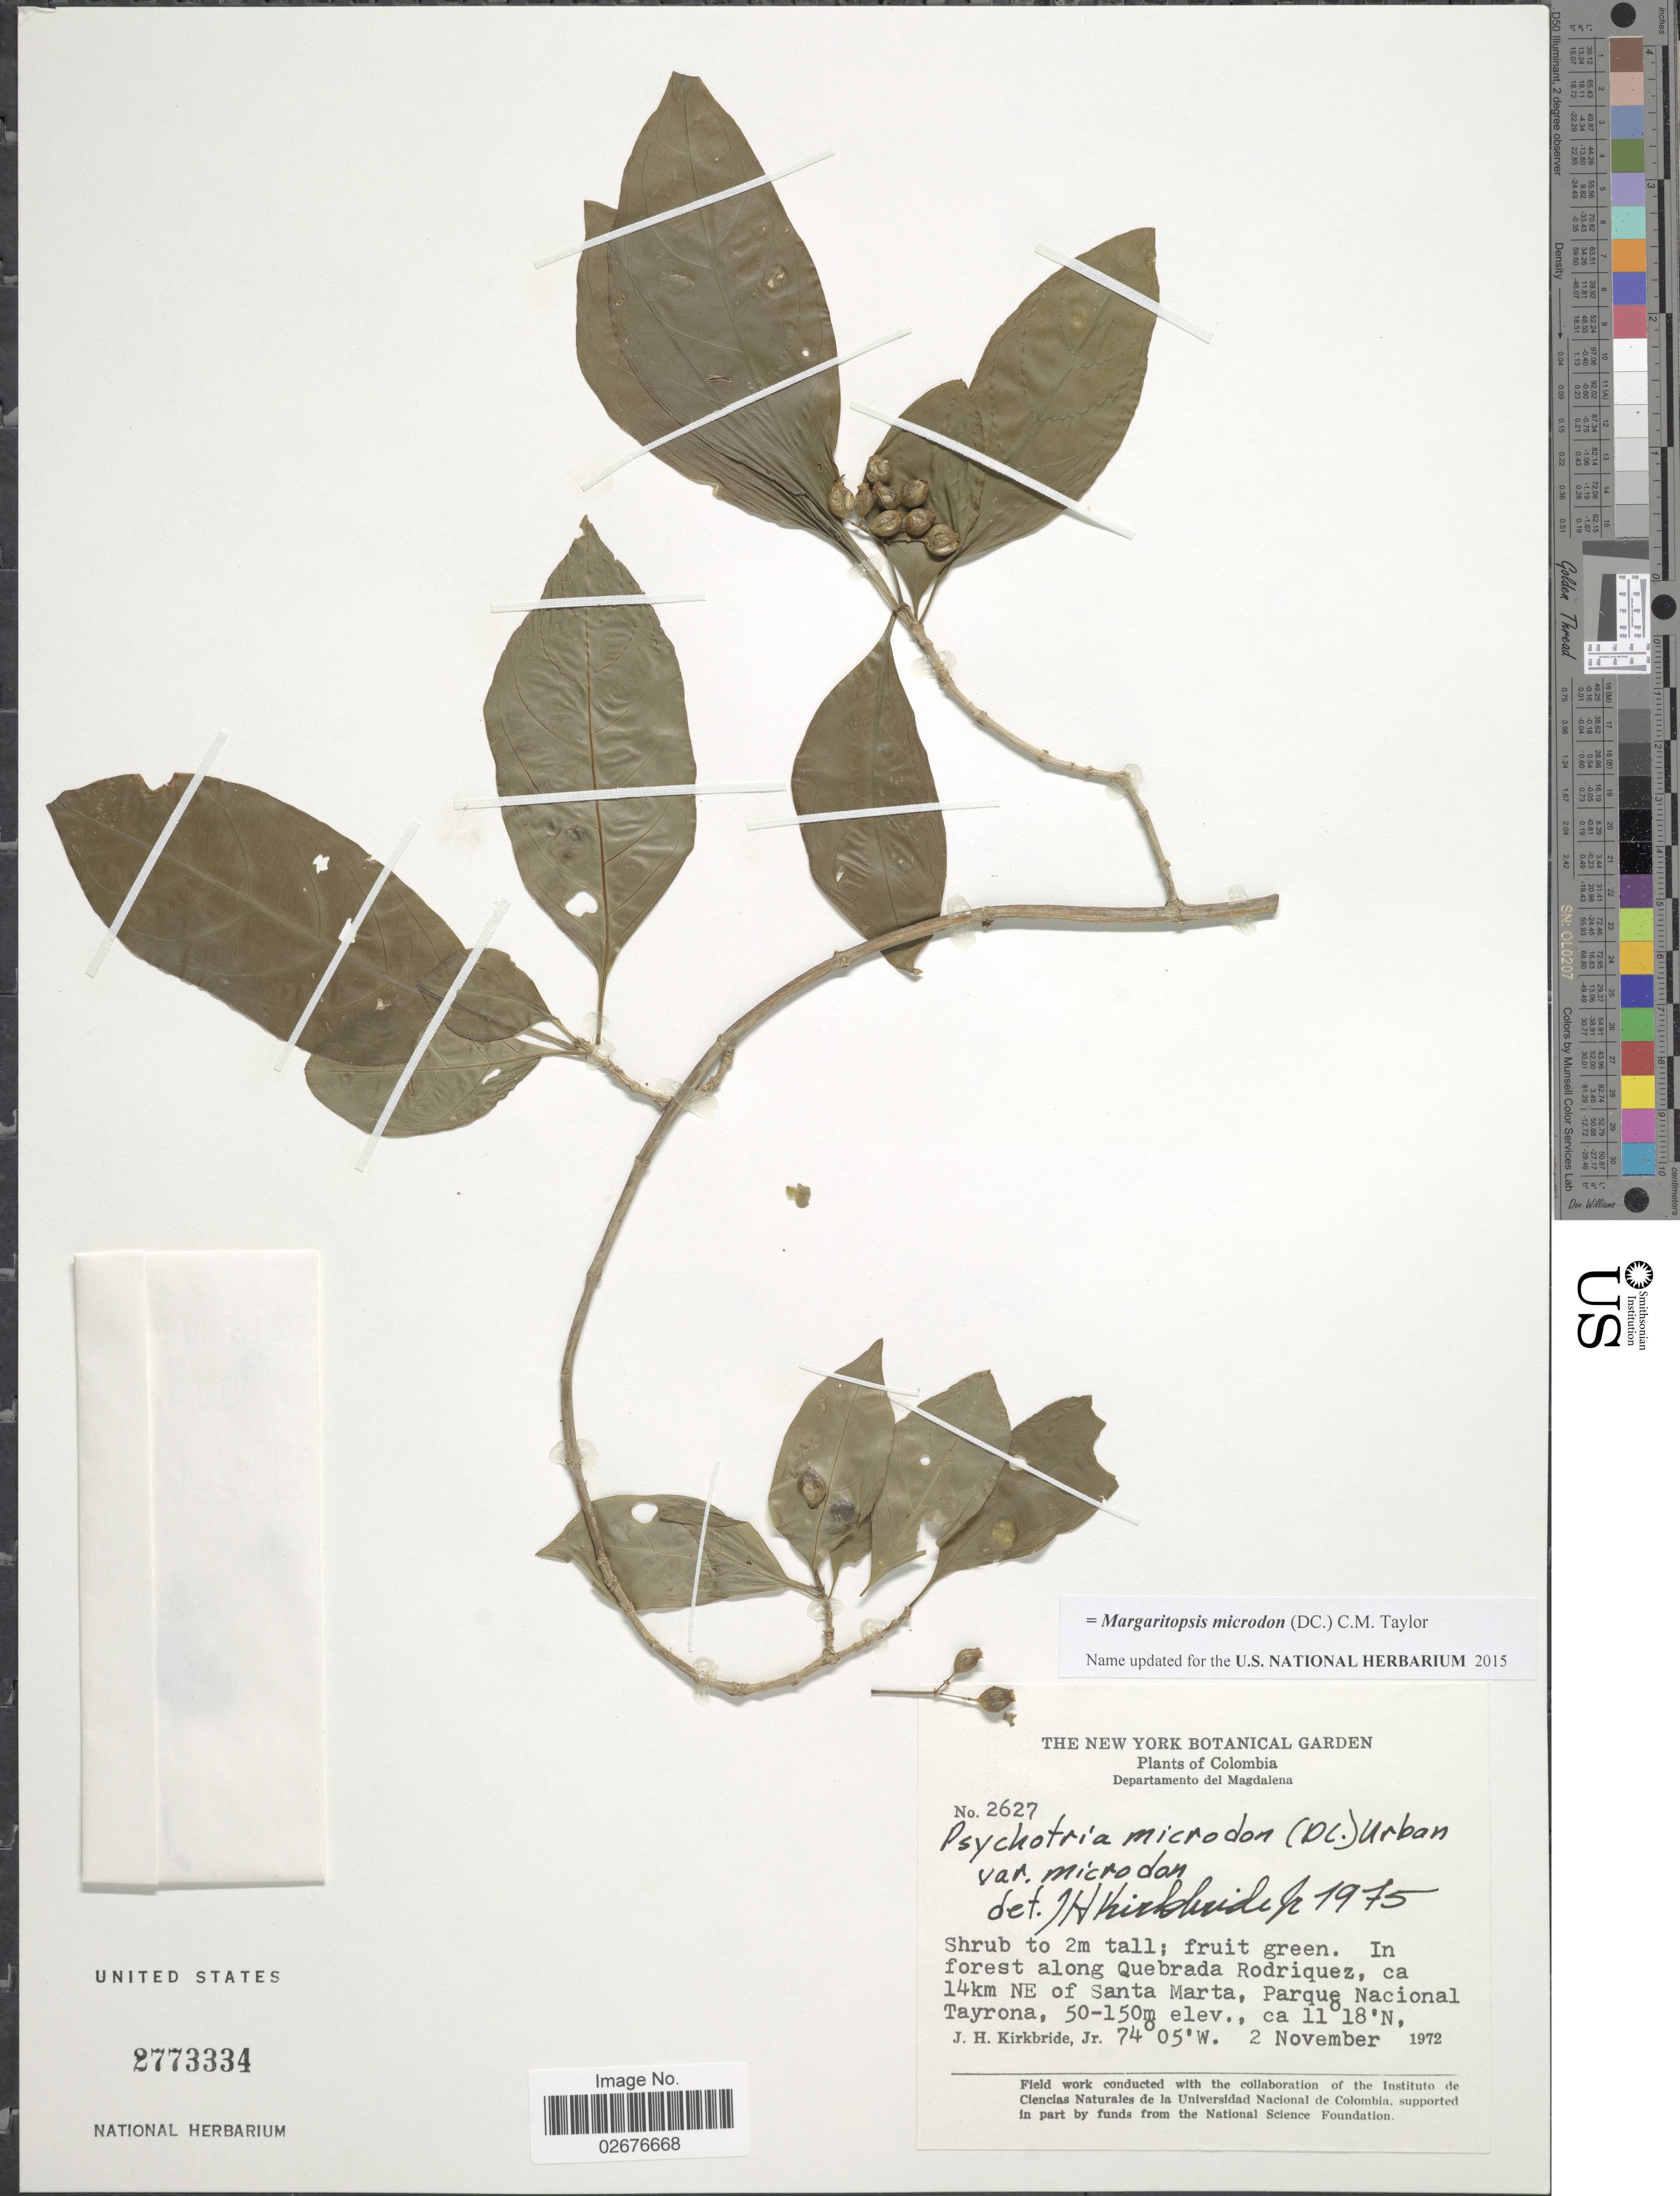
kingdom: Plantae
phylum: Tracheophyta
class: Magnoliopsida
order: Gentianales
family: Rubiaceae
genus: Margaritopsis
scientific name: Margaritopsis microdon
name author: (DC.) C.M. Taylor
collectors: J. H. Kirkbride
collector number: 2627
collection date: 1972-11-02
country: Colombia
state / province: Magdalena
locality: In forest along Quebrada Rodriquez, ca 14km NE of Santa Marta, Parque Nacional Tayrona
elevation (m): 50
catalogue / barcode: US 2773334